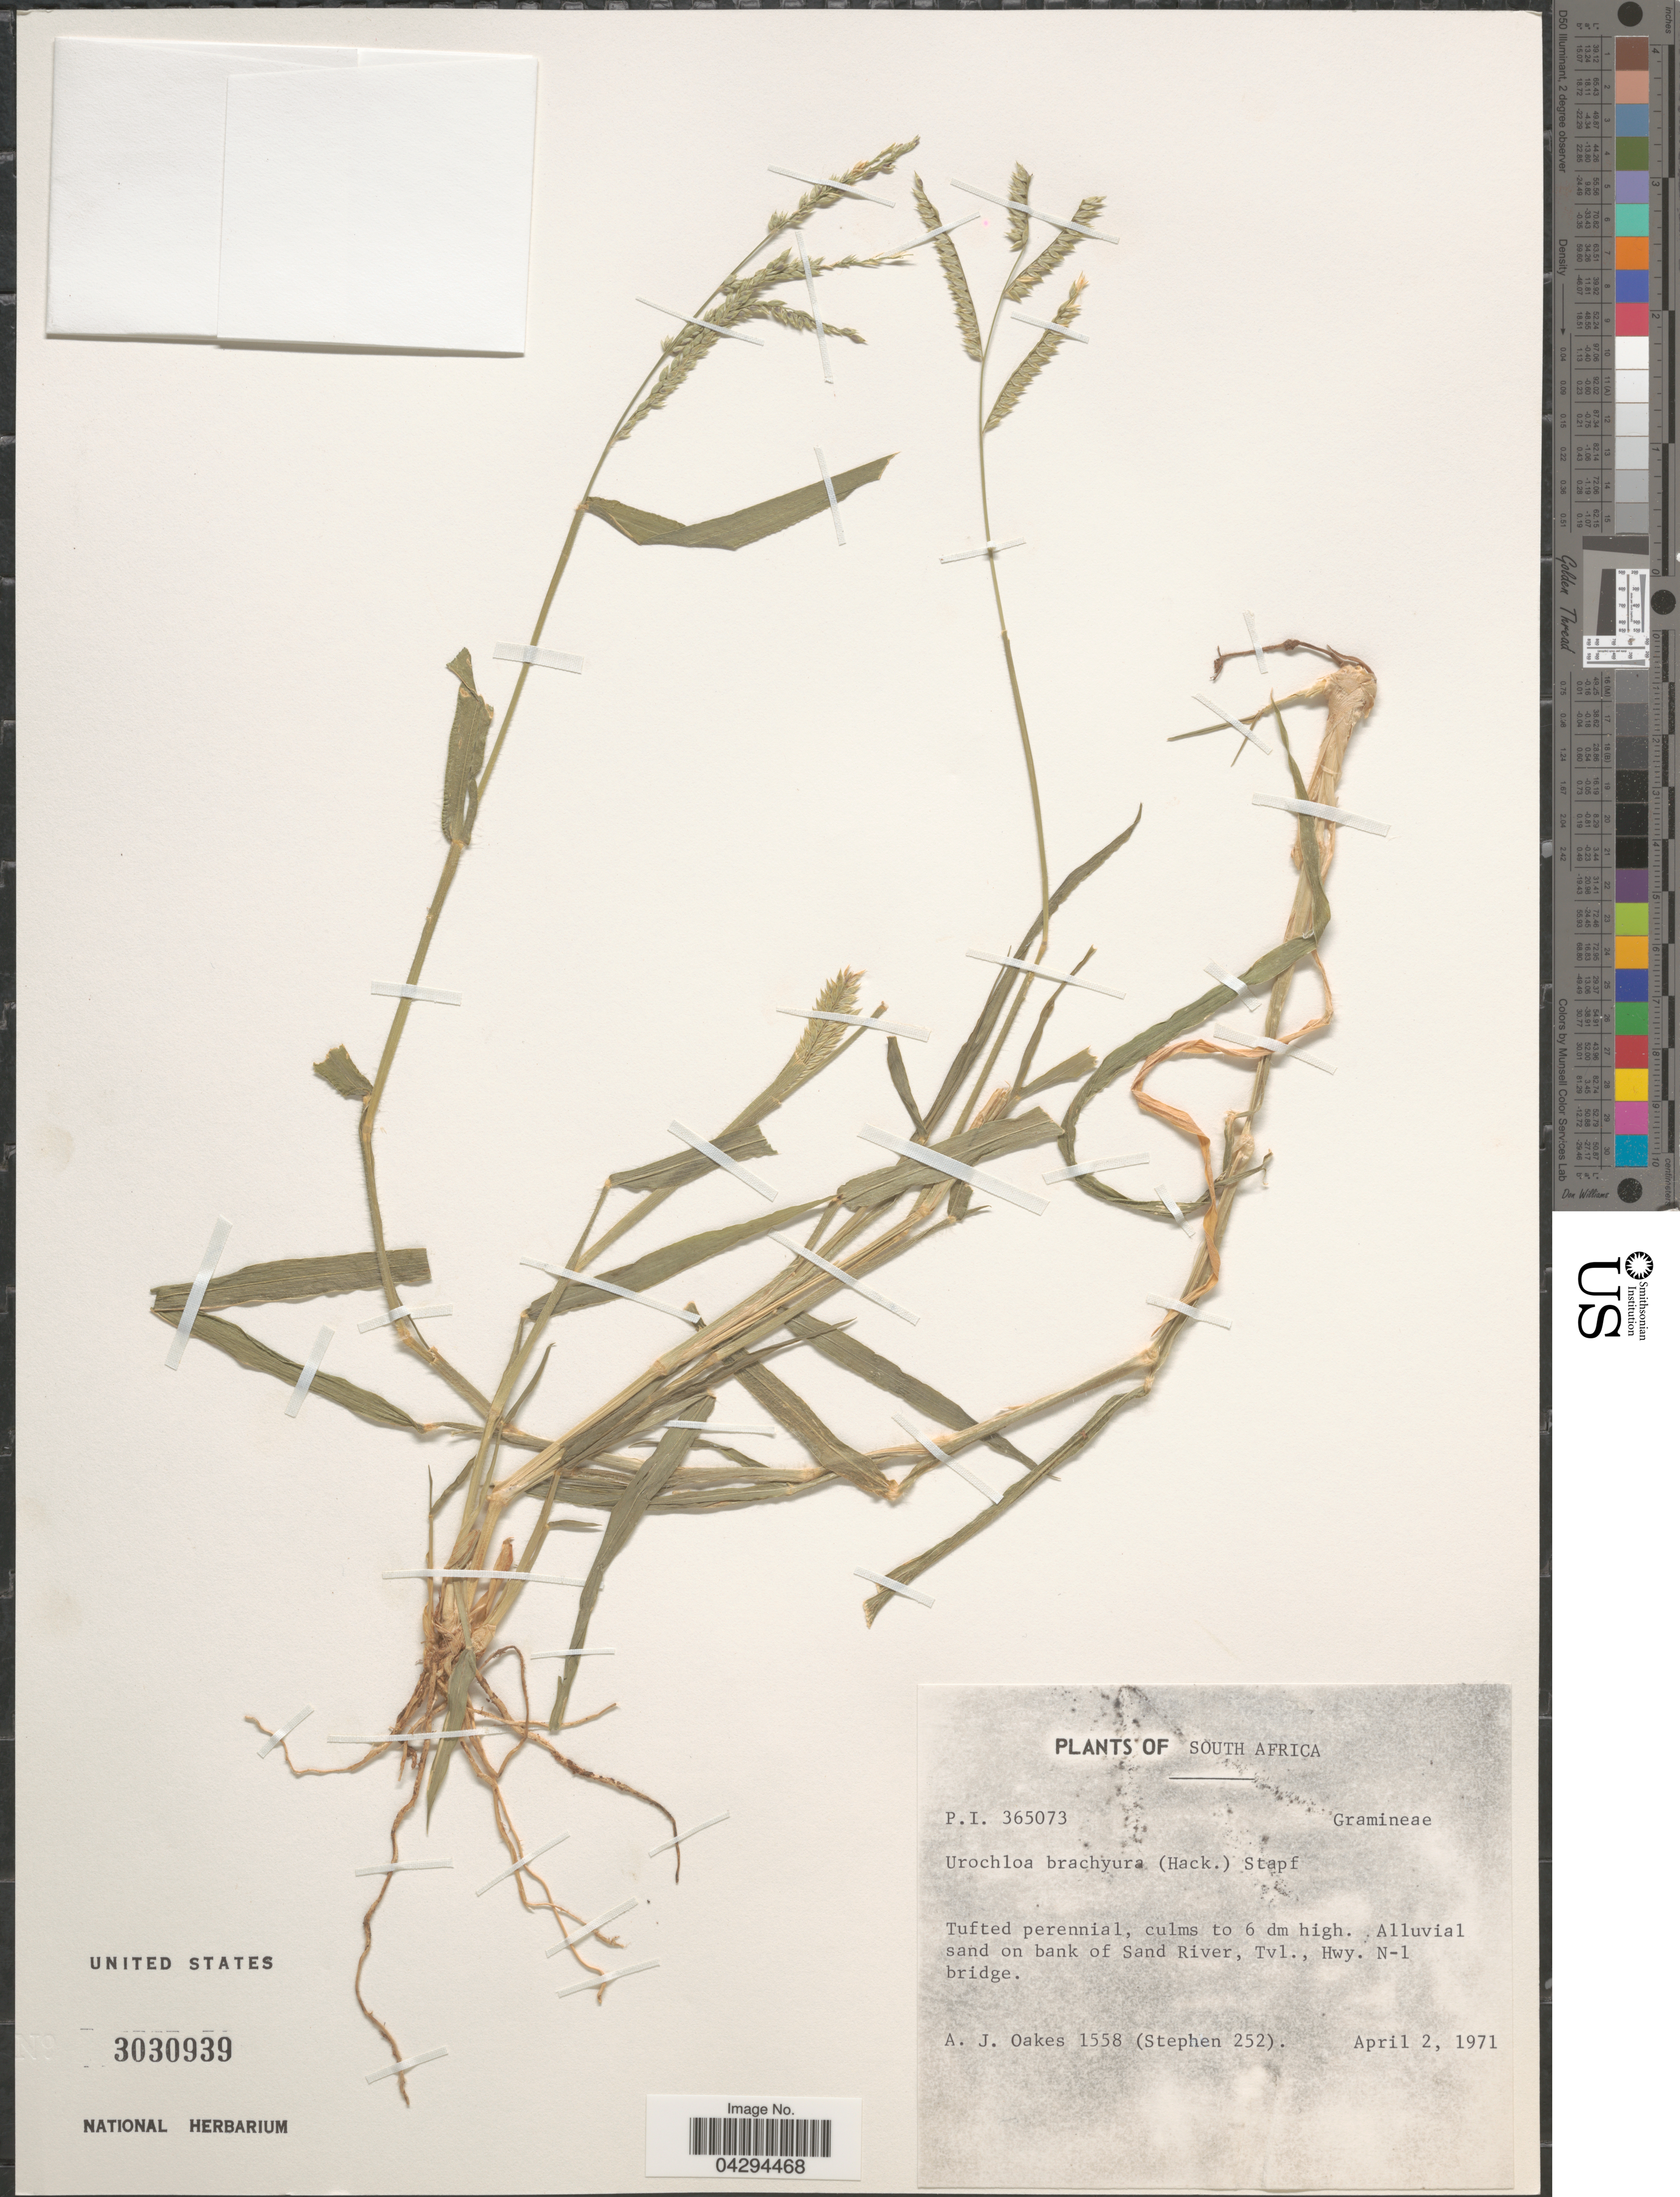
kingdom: Plantae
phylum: Tracheophyta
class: Liliopsida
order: Poales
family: Poaceae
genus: Urochloa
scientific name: Urochloa brachyura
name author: Hack. ex Schinz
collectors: A. Oakes & Stephen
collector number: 1558/252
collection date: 1971-04-02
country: South Africa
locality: Alluvial sand on bank of Sand River, Tvl., Hwy. N-1 bridge.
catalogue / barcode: US 3030939